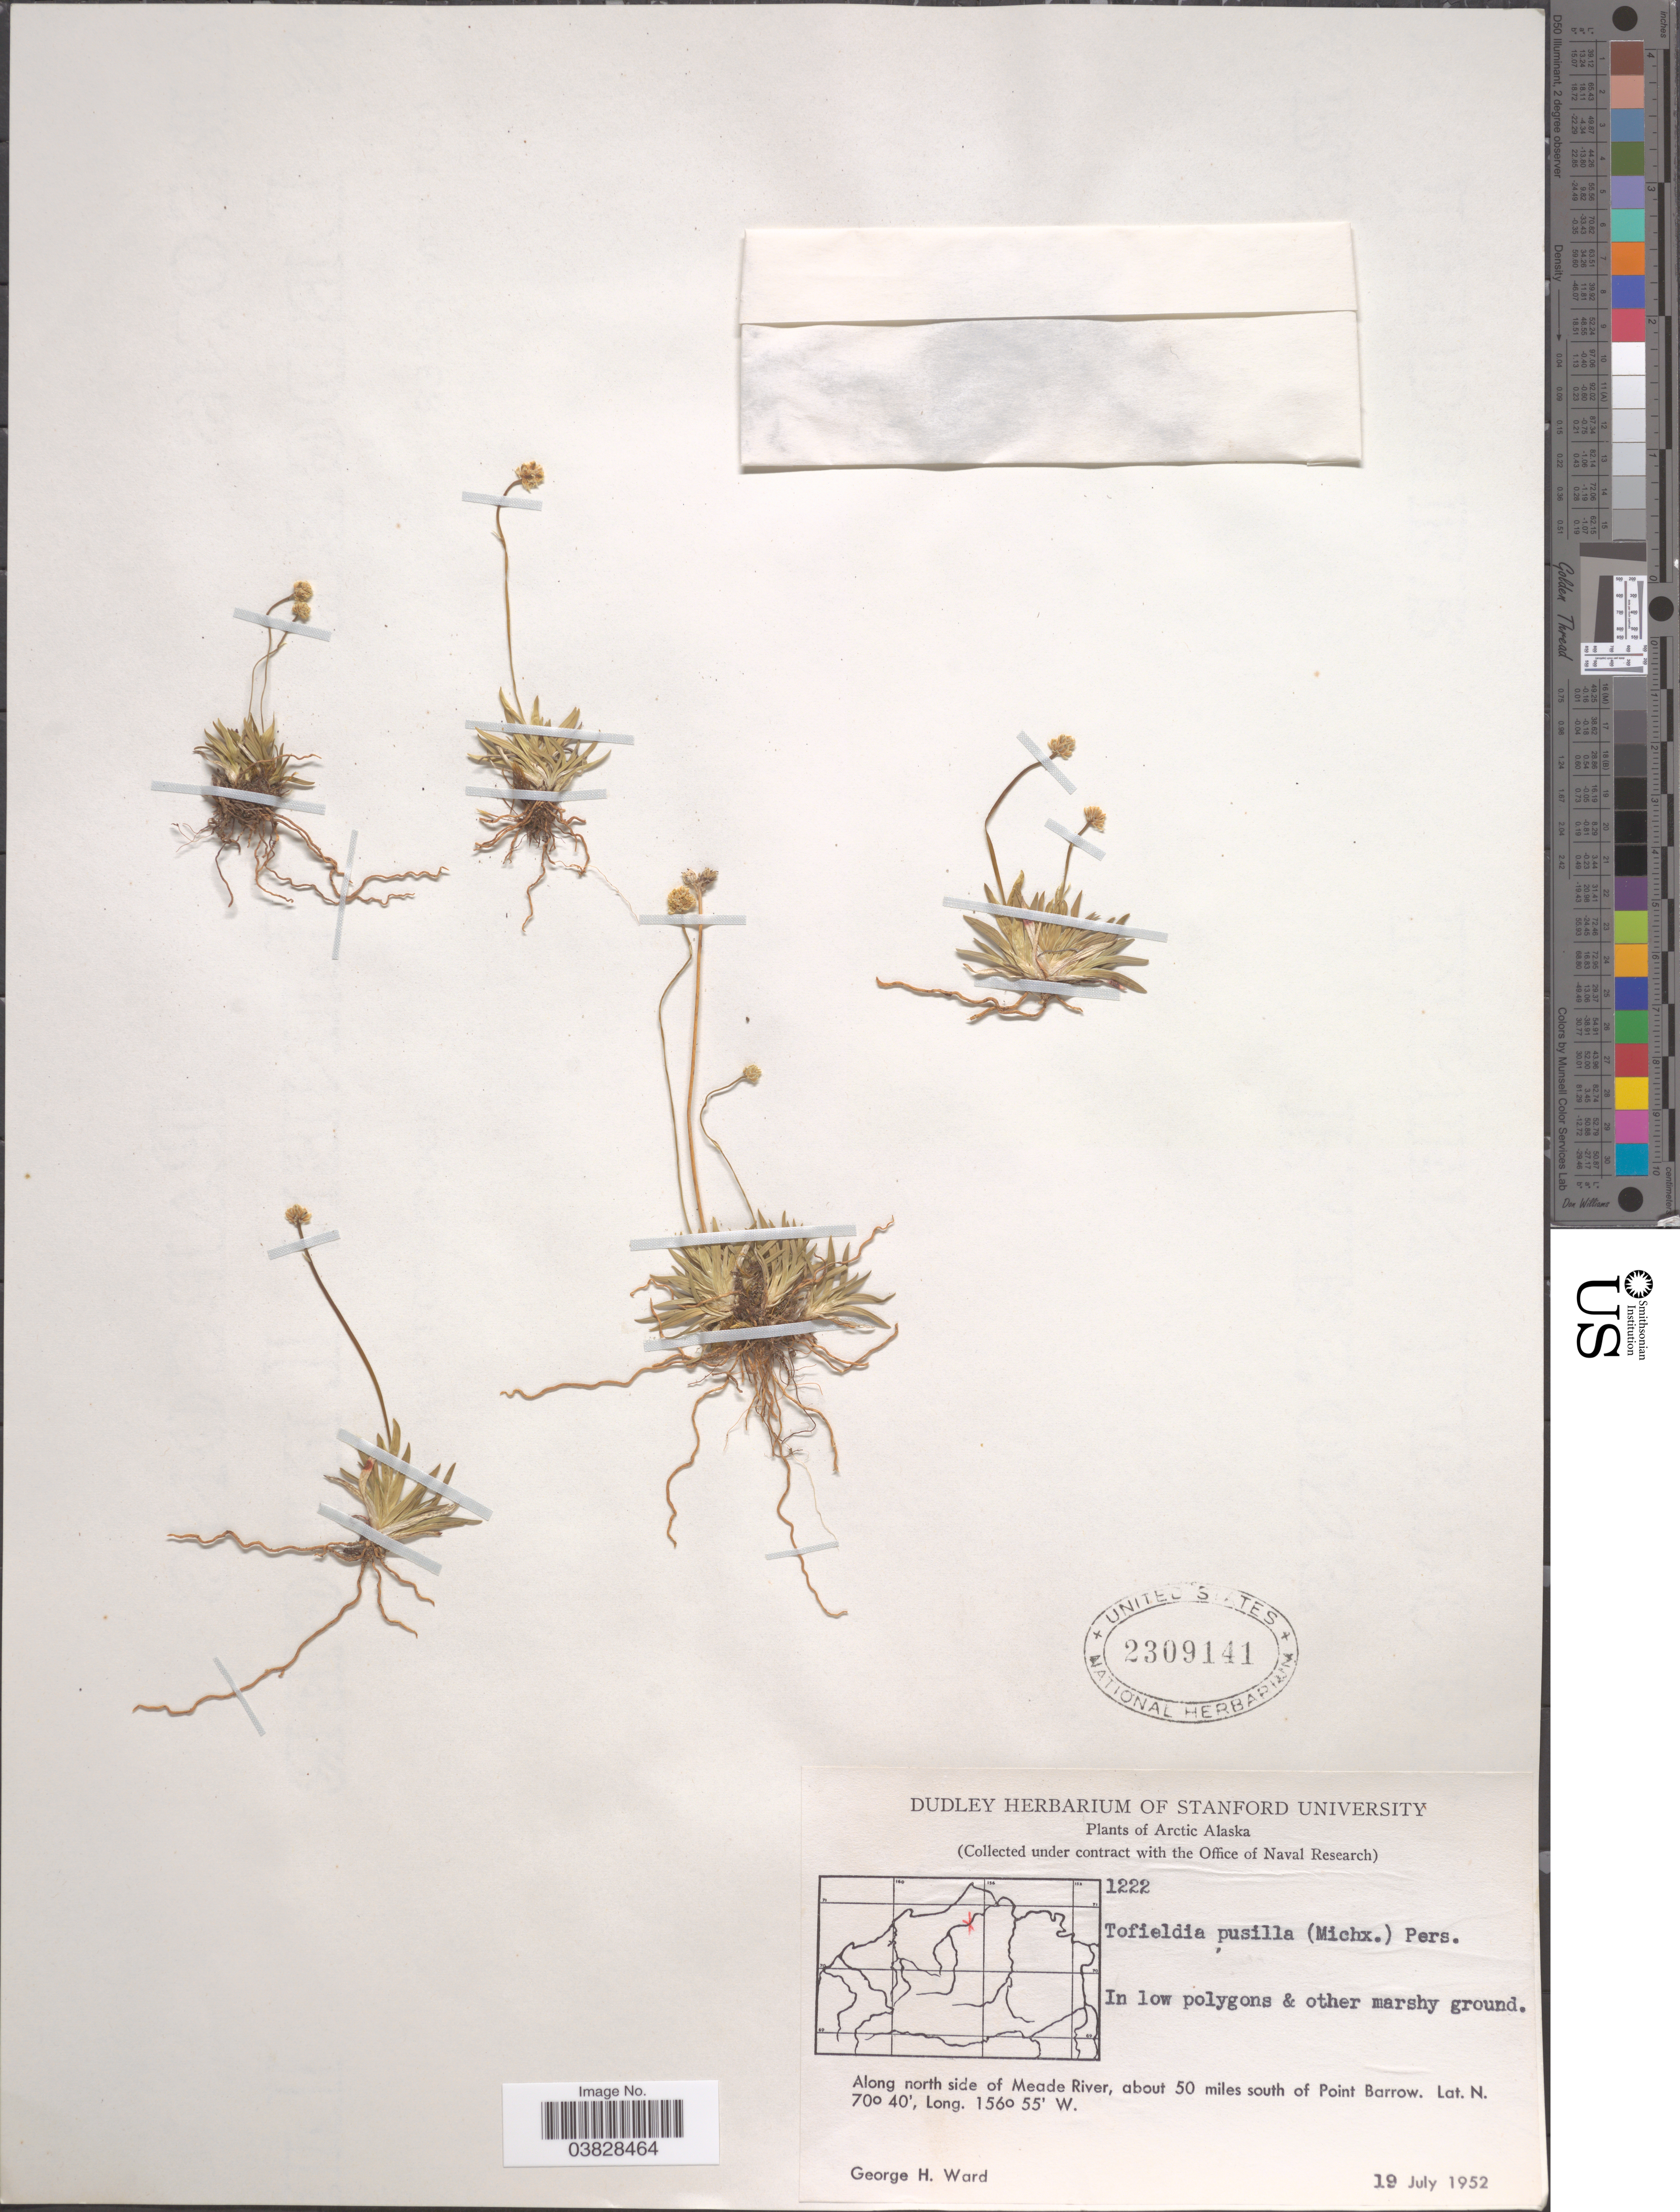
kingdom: Plantae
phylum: Tracheophyta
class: Liliopsida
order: Alismatales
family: Tofieldiaceae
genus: Tofieldia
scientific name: Tofieldia pusilla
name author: (Michx.) Pers.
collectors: G. H. Ward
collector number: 1222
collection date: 1952-07-19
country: United States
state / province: Alaska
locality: Arctic Alaska. Along north side of Meade River, about 50 miles south of Point Barrow.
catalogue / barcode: US 2309141